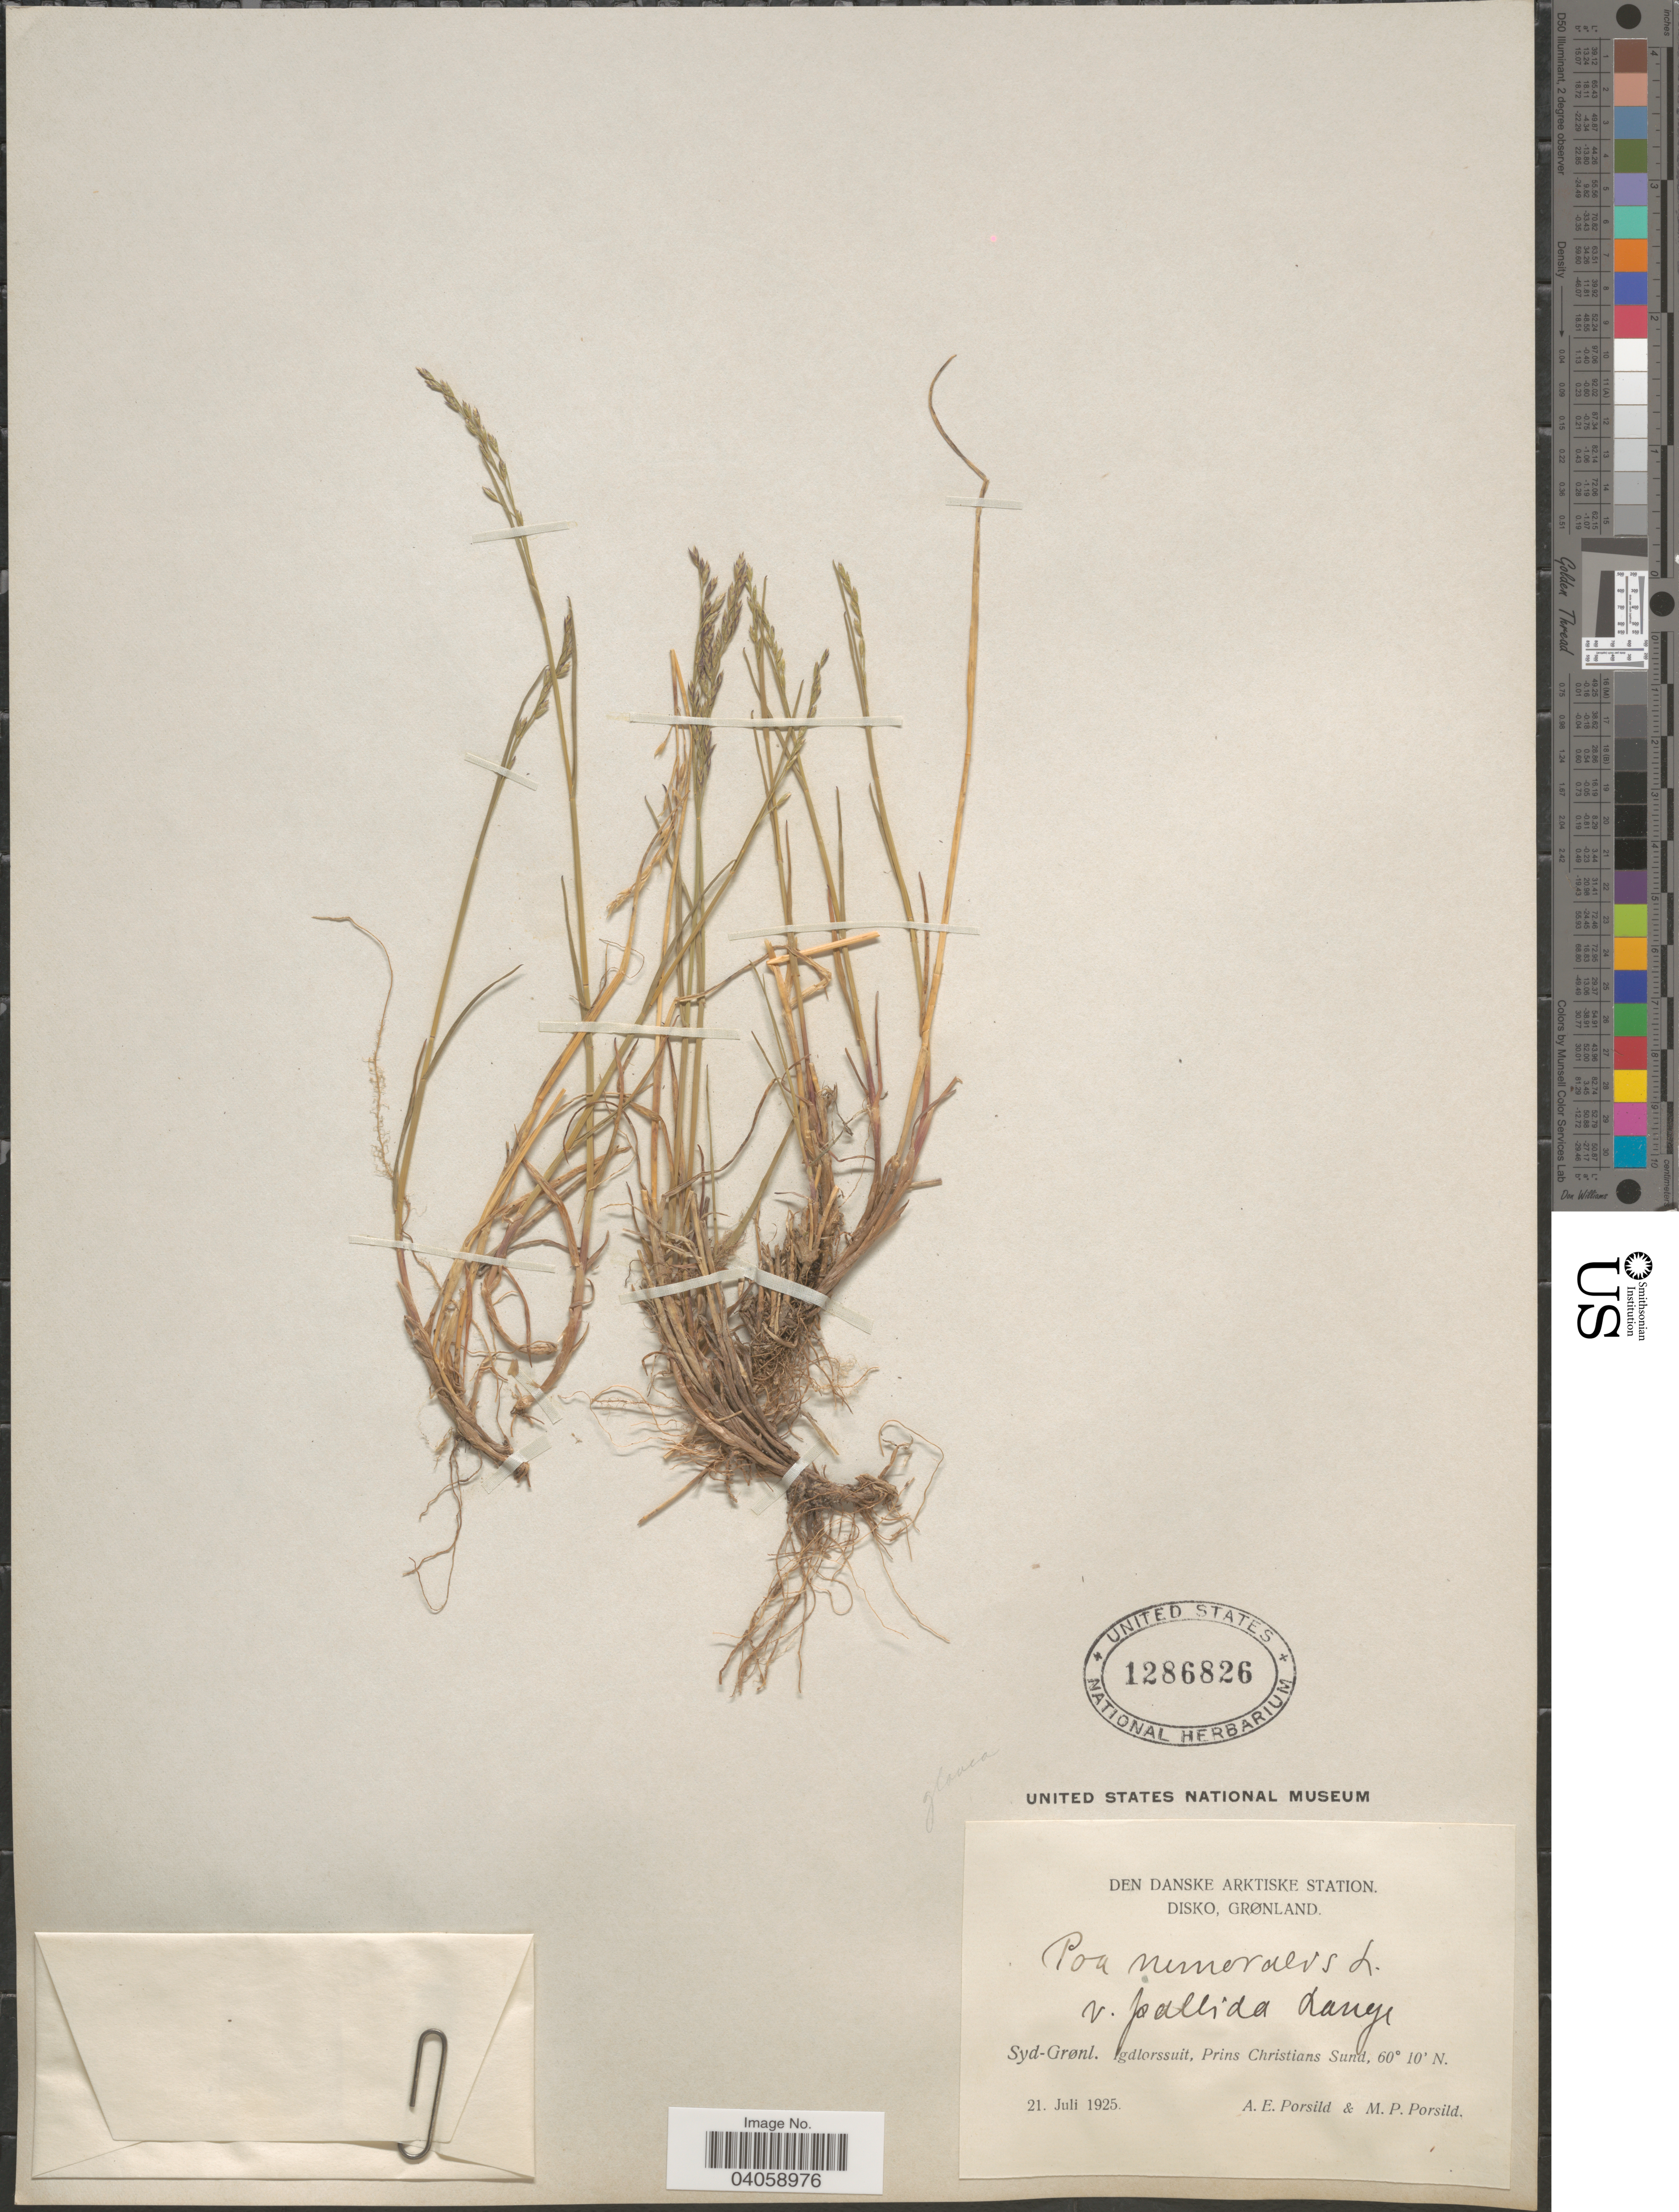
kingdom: Plantae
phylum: Tracheophyta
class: Liliopsida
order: Poales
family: Poaceae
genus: Poa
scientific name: Poa glauca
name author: Vahl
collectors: A. E. Porsild & M. P. Porsild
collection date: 1925-07-21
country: Greenland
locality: Den Danske Arktiske Station. Disko, Grønland. Syd-Grønl. Igdlorssuit, Prins Christians Sund.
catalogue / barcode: US 1286826